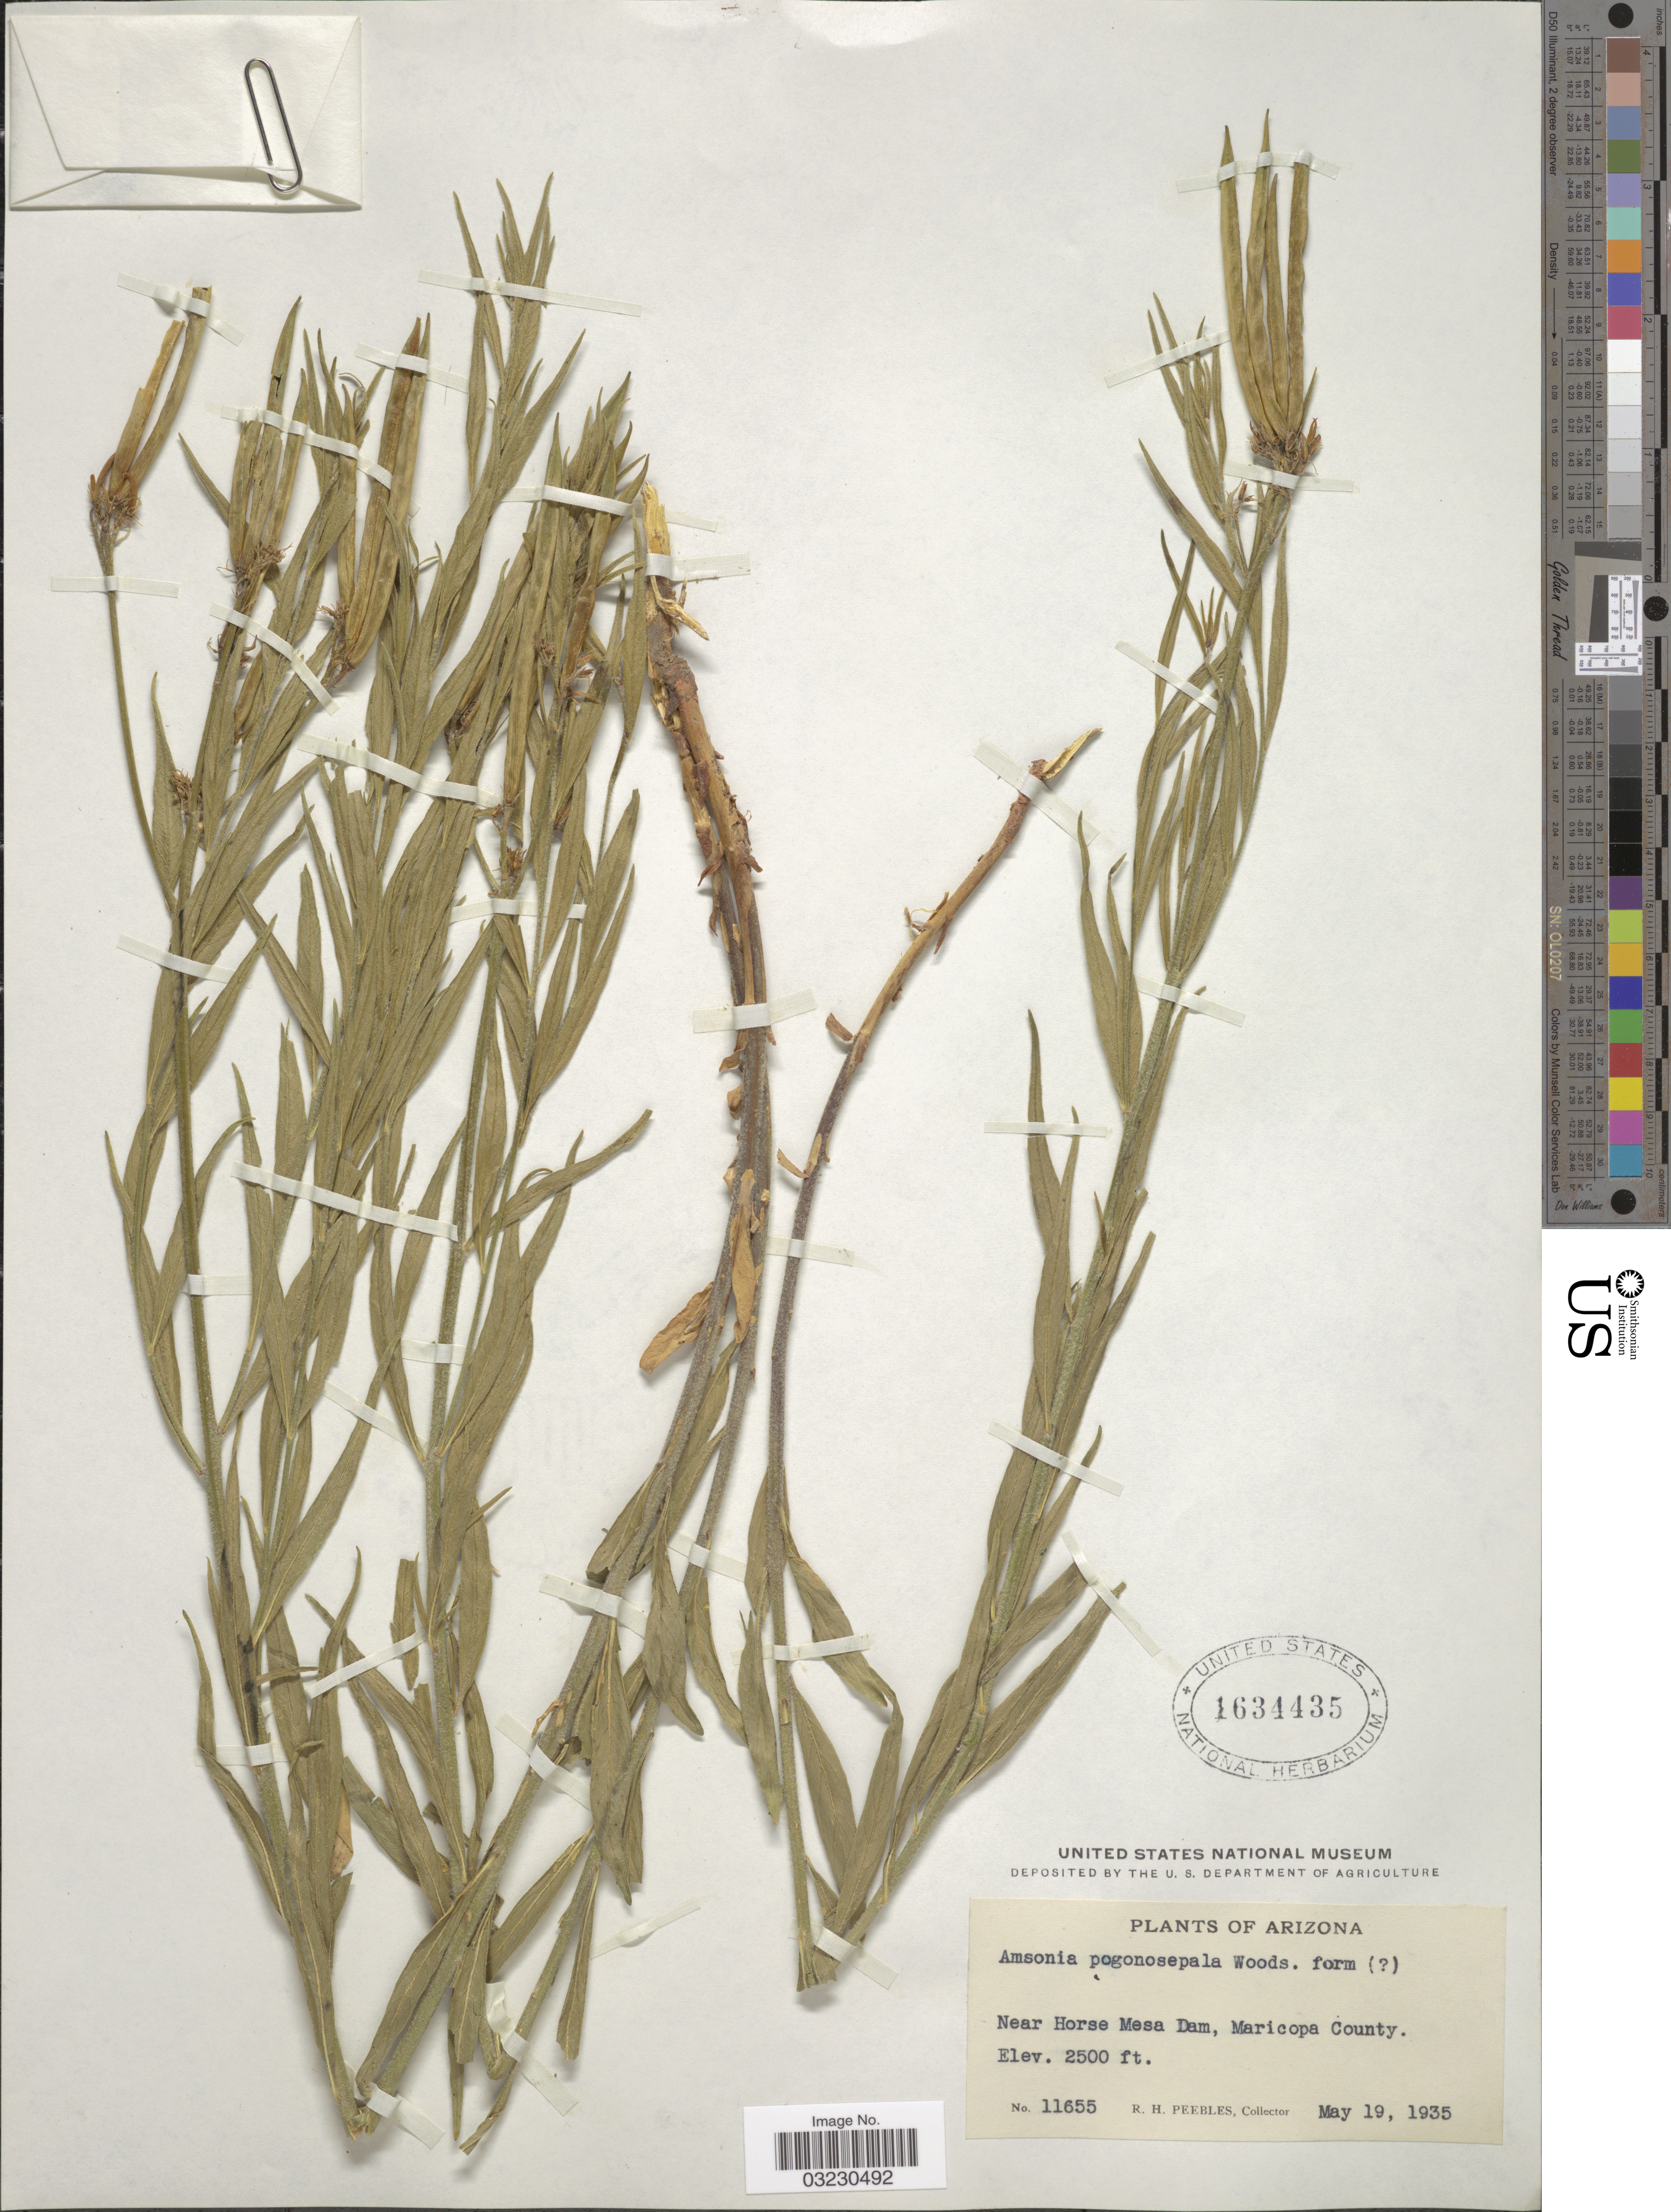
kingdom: Plantae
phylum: Tracheophyta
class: Magnoliopsida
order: Gentianales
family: Apocynaceae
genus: Amsonia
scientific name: Amsonia pogonosepala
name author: Woodson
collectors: R. H. Peebles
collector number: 11655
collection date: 1935-05-19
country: United States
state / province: Arizona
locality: Near Horse Mesa Dam, Maricopa County.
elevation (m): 762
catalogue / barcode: US 1634435